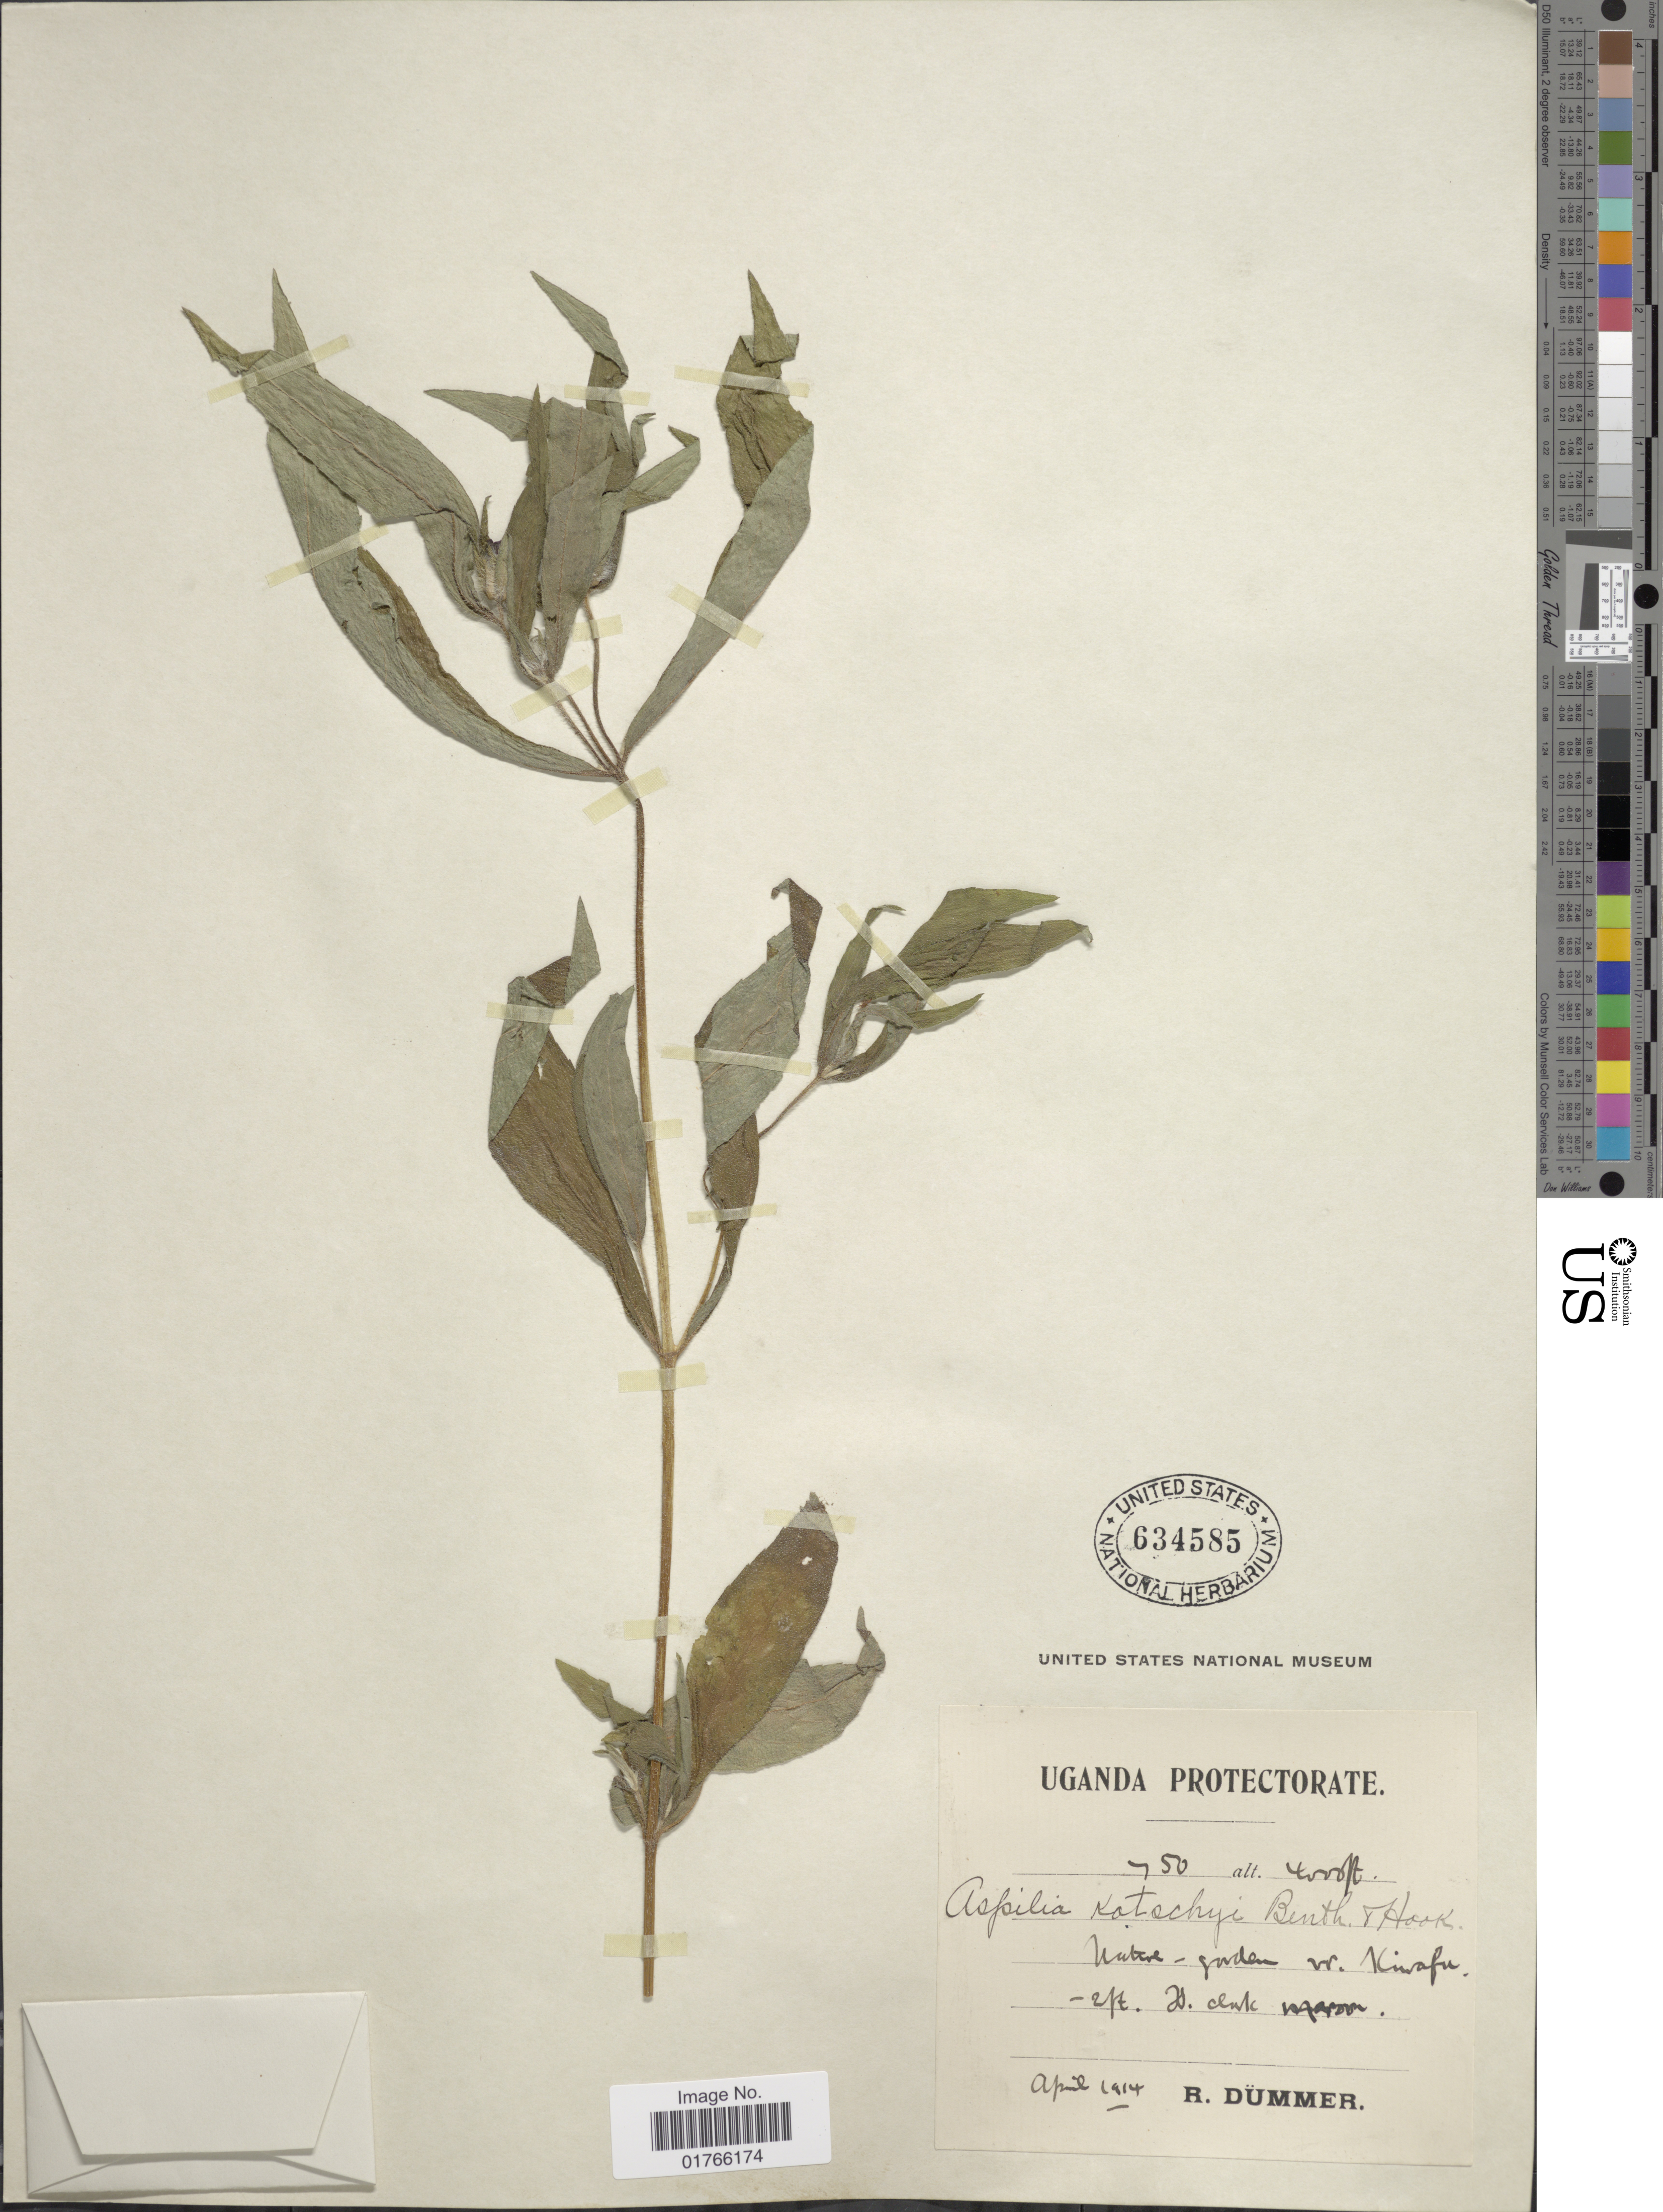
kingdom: Plantae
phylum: Tracheophyta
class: Magnoliopsida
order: Asterales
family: Asteraceae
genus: Aspilia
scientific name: Aspilia kotschyi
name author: (Sch. Bip.) Oliv.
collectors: R. A. Dümmer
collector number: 750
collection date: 1914-04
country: Uganda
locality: Uganda Protectorate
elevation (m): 1219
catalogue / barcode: US 634585